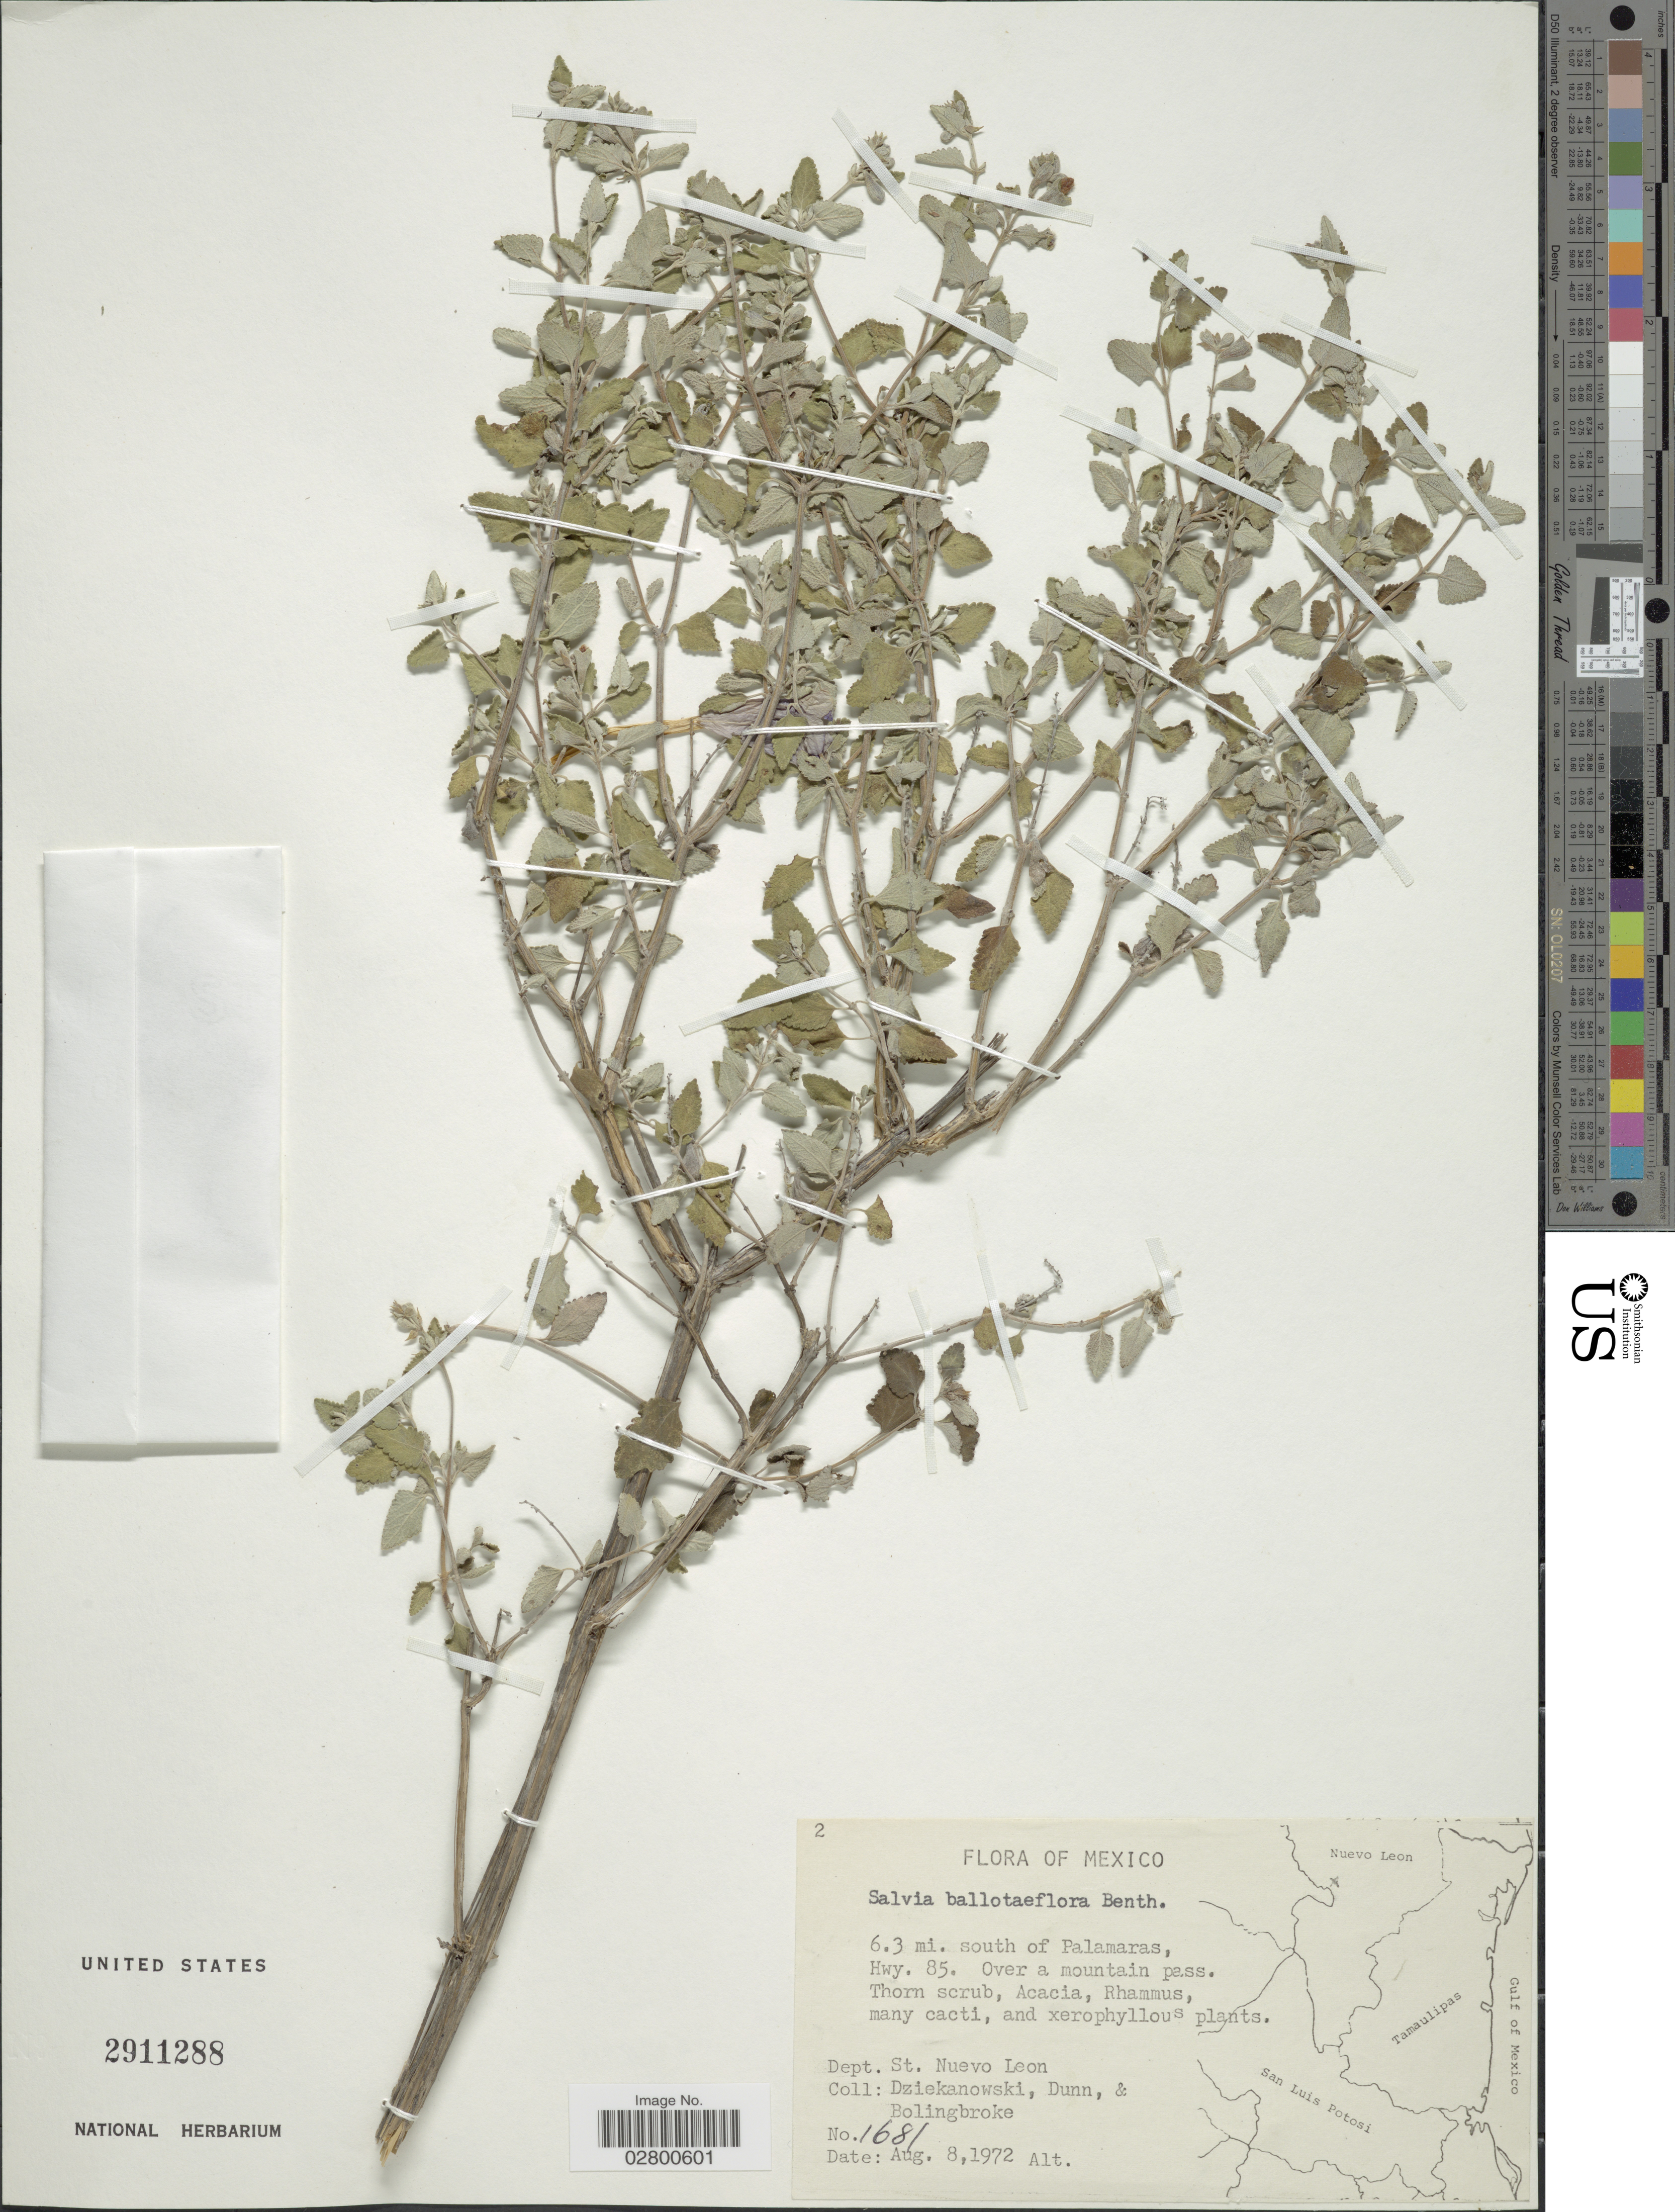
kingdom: Plantae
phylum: Tracheophyta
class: Magnoliopsida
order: Lamiales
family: Lamiaceae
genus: Salvia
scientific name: Salvia ballotiflora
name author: Benth.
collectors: Dziekanowski, -- Dunn & -. Bolingbroke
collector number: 1691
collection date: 1972-08-08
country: Mexico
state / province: Nuevo León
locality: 6.3 mi. south of Palamaras, Hwy. 85. Over a mountain pass. Dept. St. Nuevo Leon.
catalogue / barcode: US 2911288